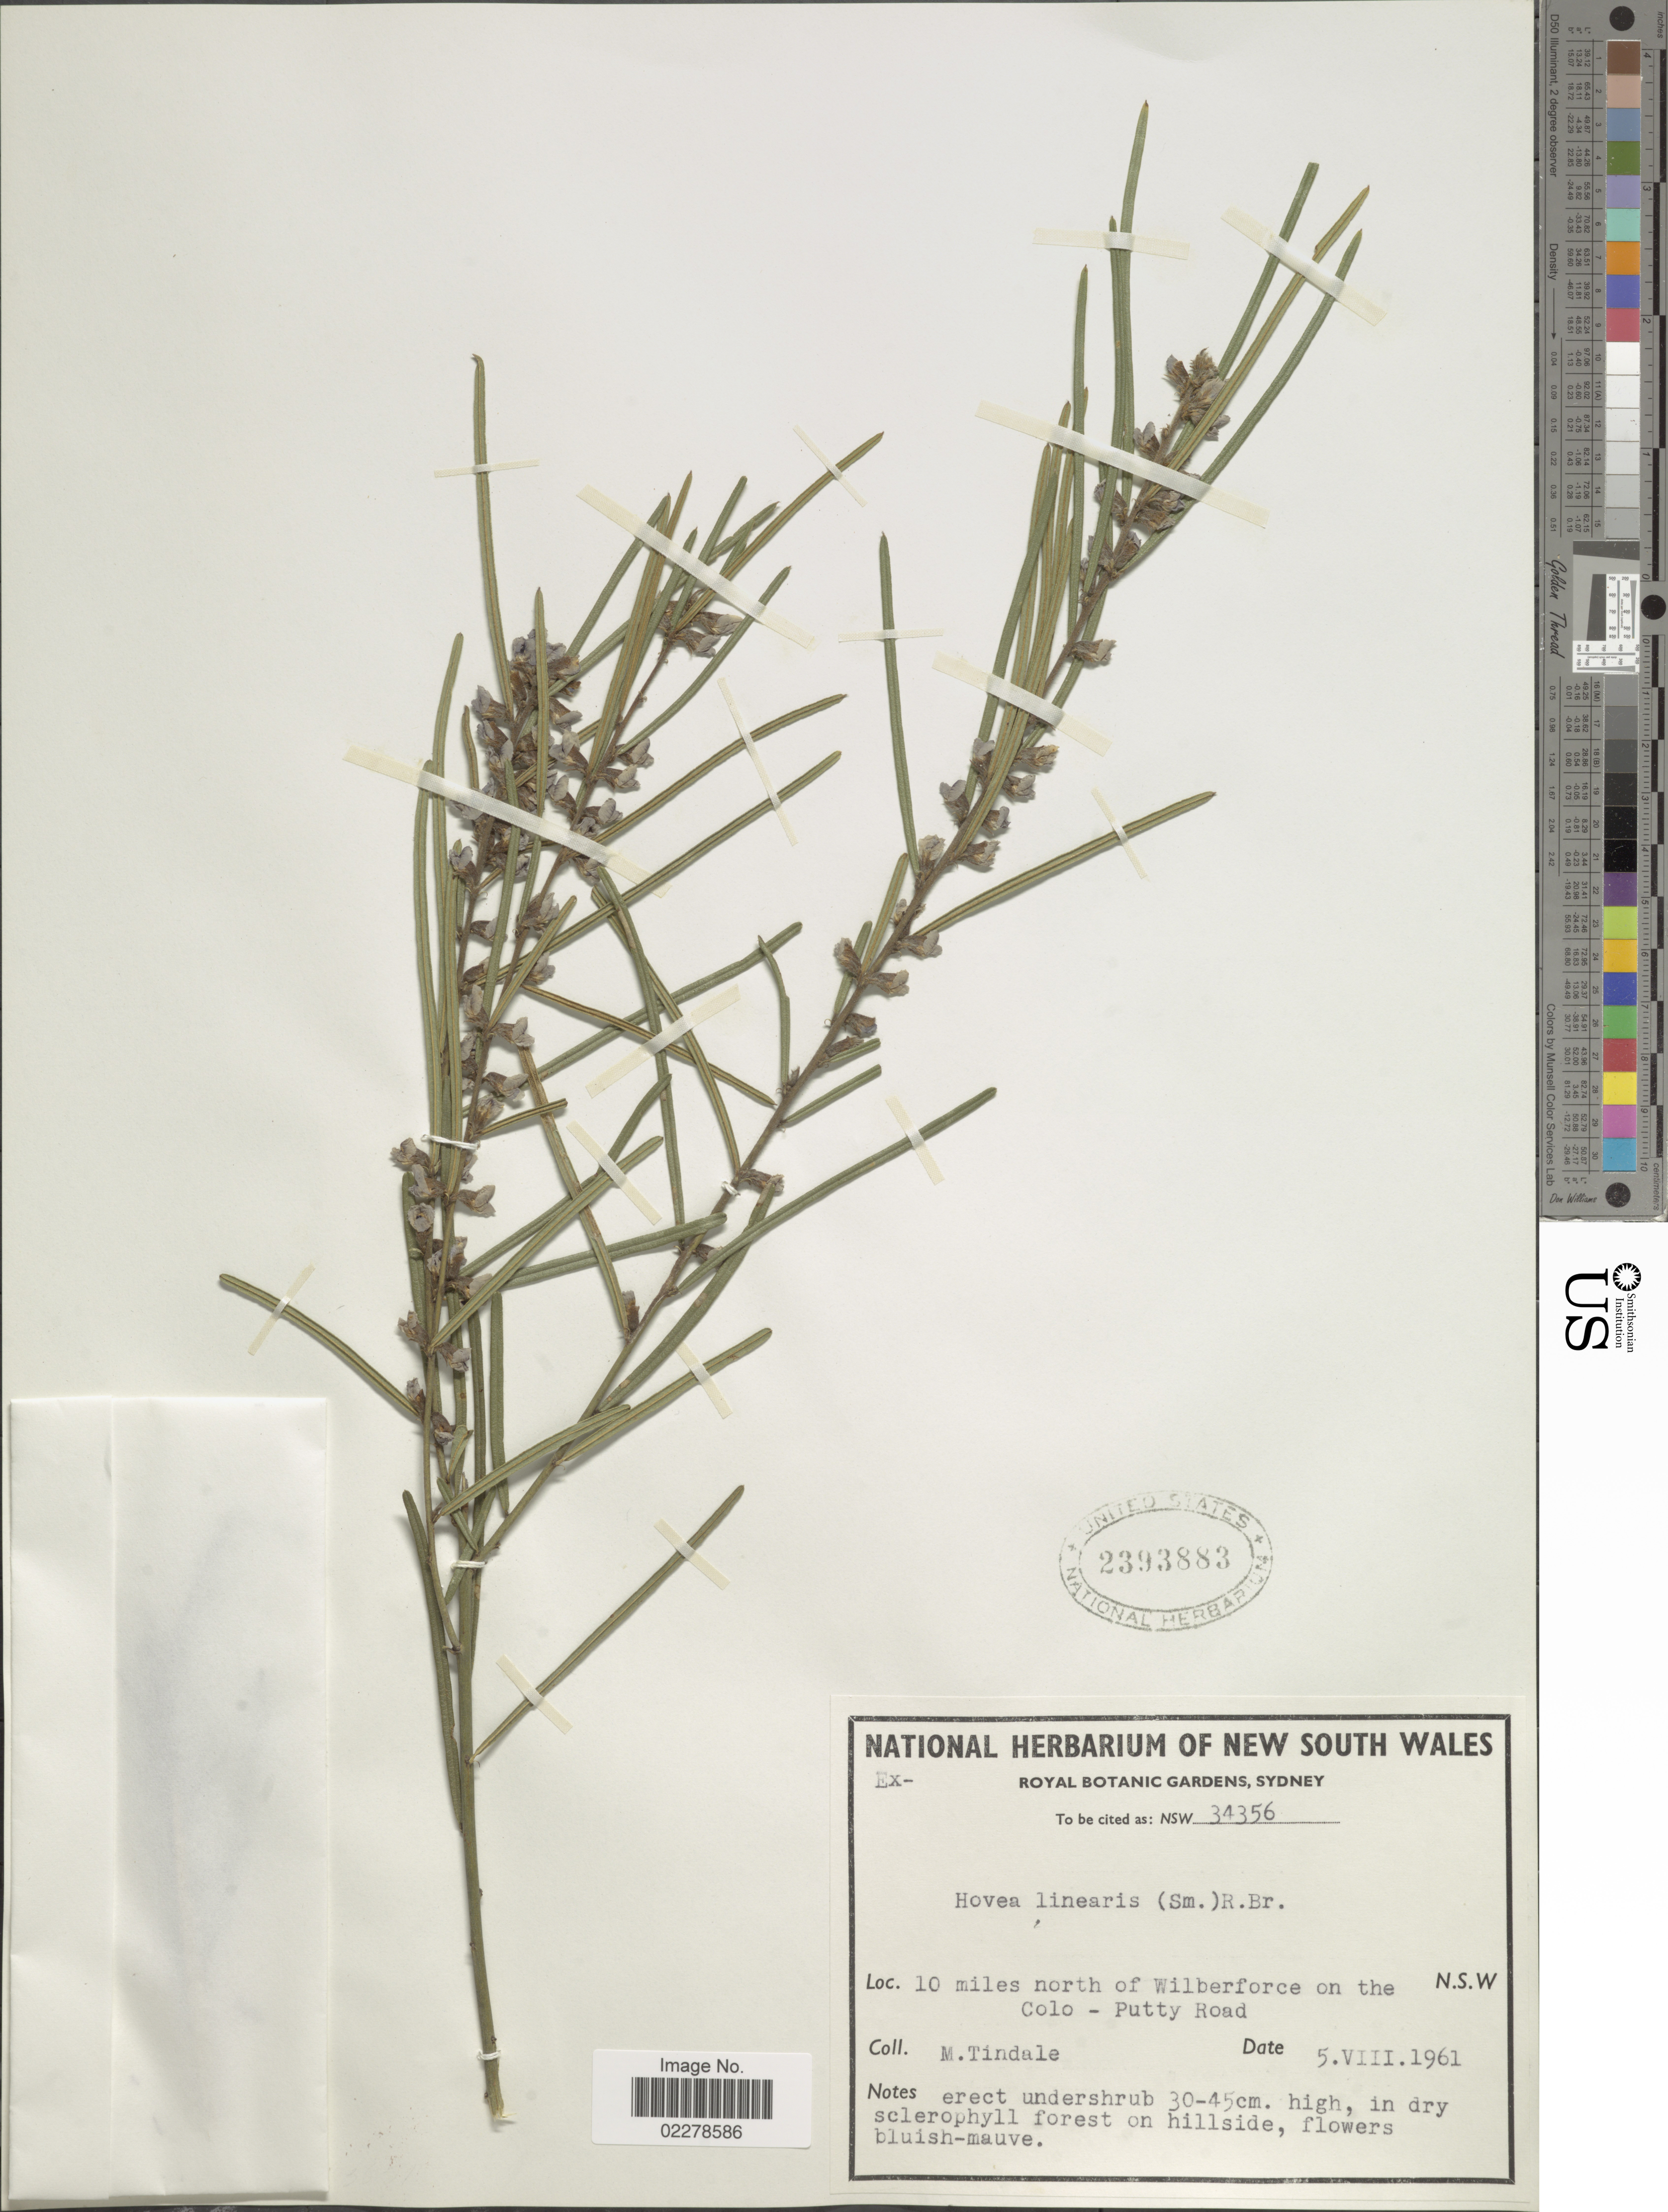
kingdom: Plantae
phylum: Tracheophyta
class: Magnoliopsida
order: Fabales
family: Fabaceae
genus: Hovea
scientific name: Hovea linearis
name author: R. Br.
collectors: M. D. Tindale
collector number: NSW 34356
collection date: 1961-08-05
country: Australia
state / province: New South Wales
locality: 10 miles north of Wilberforce on the Colo - Putty road. N.S.W.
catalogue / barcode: US 2393883